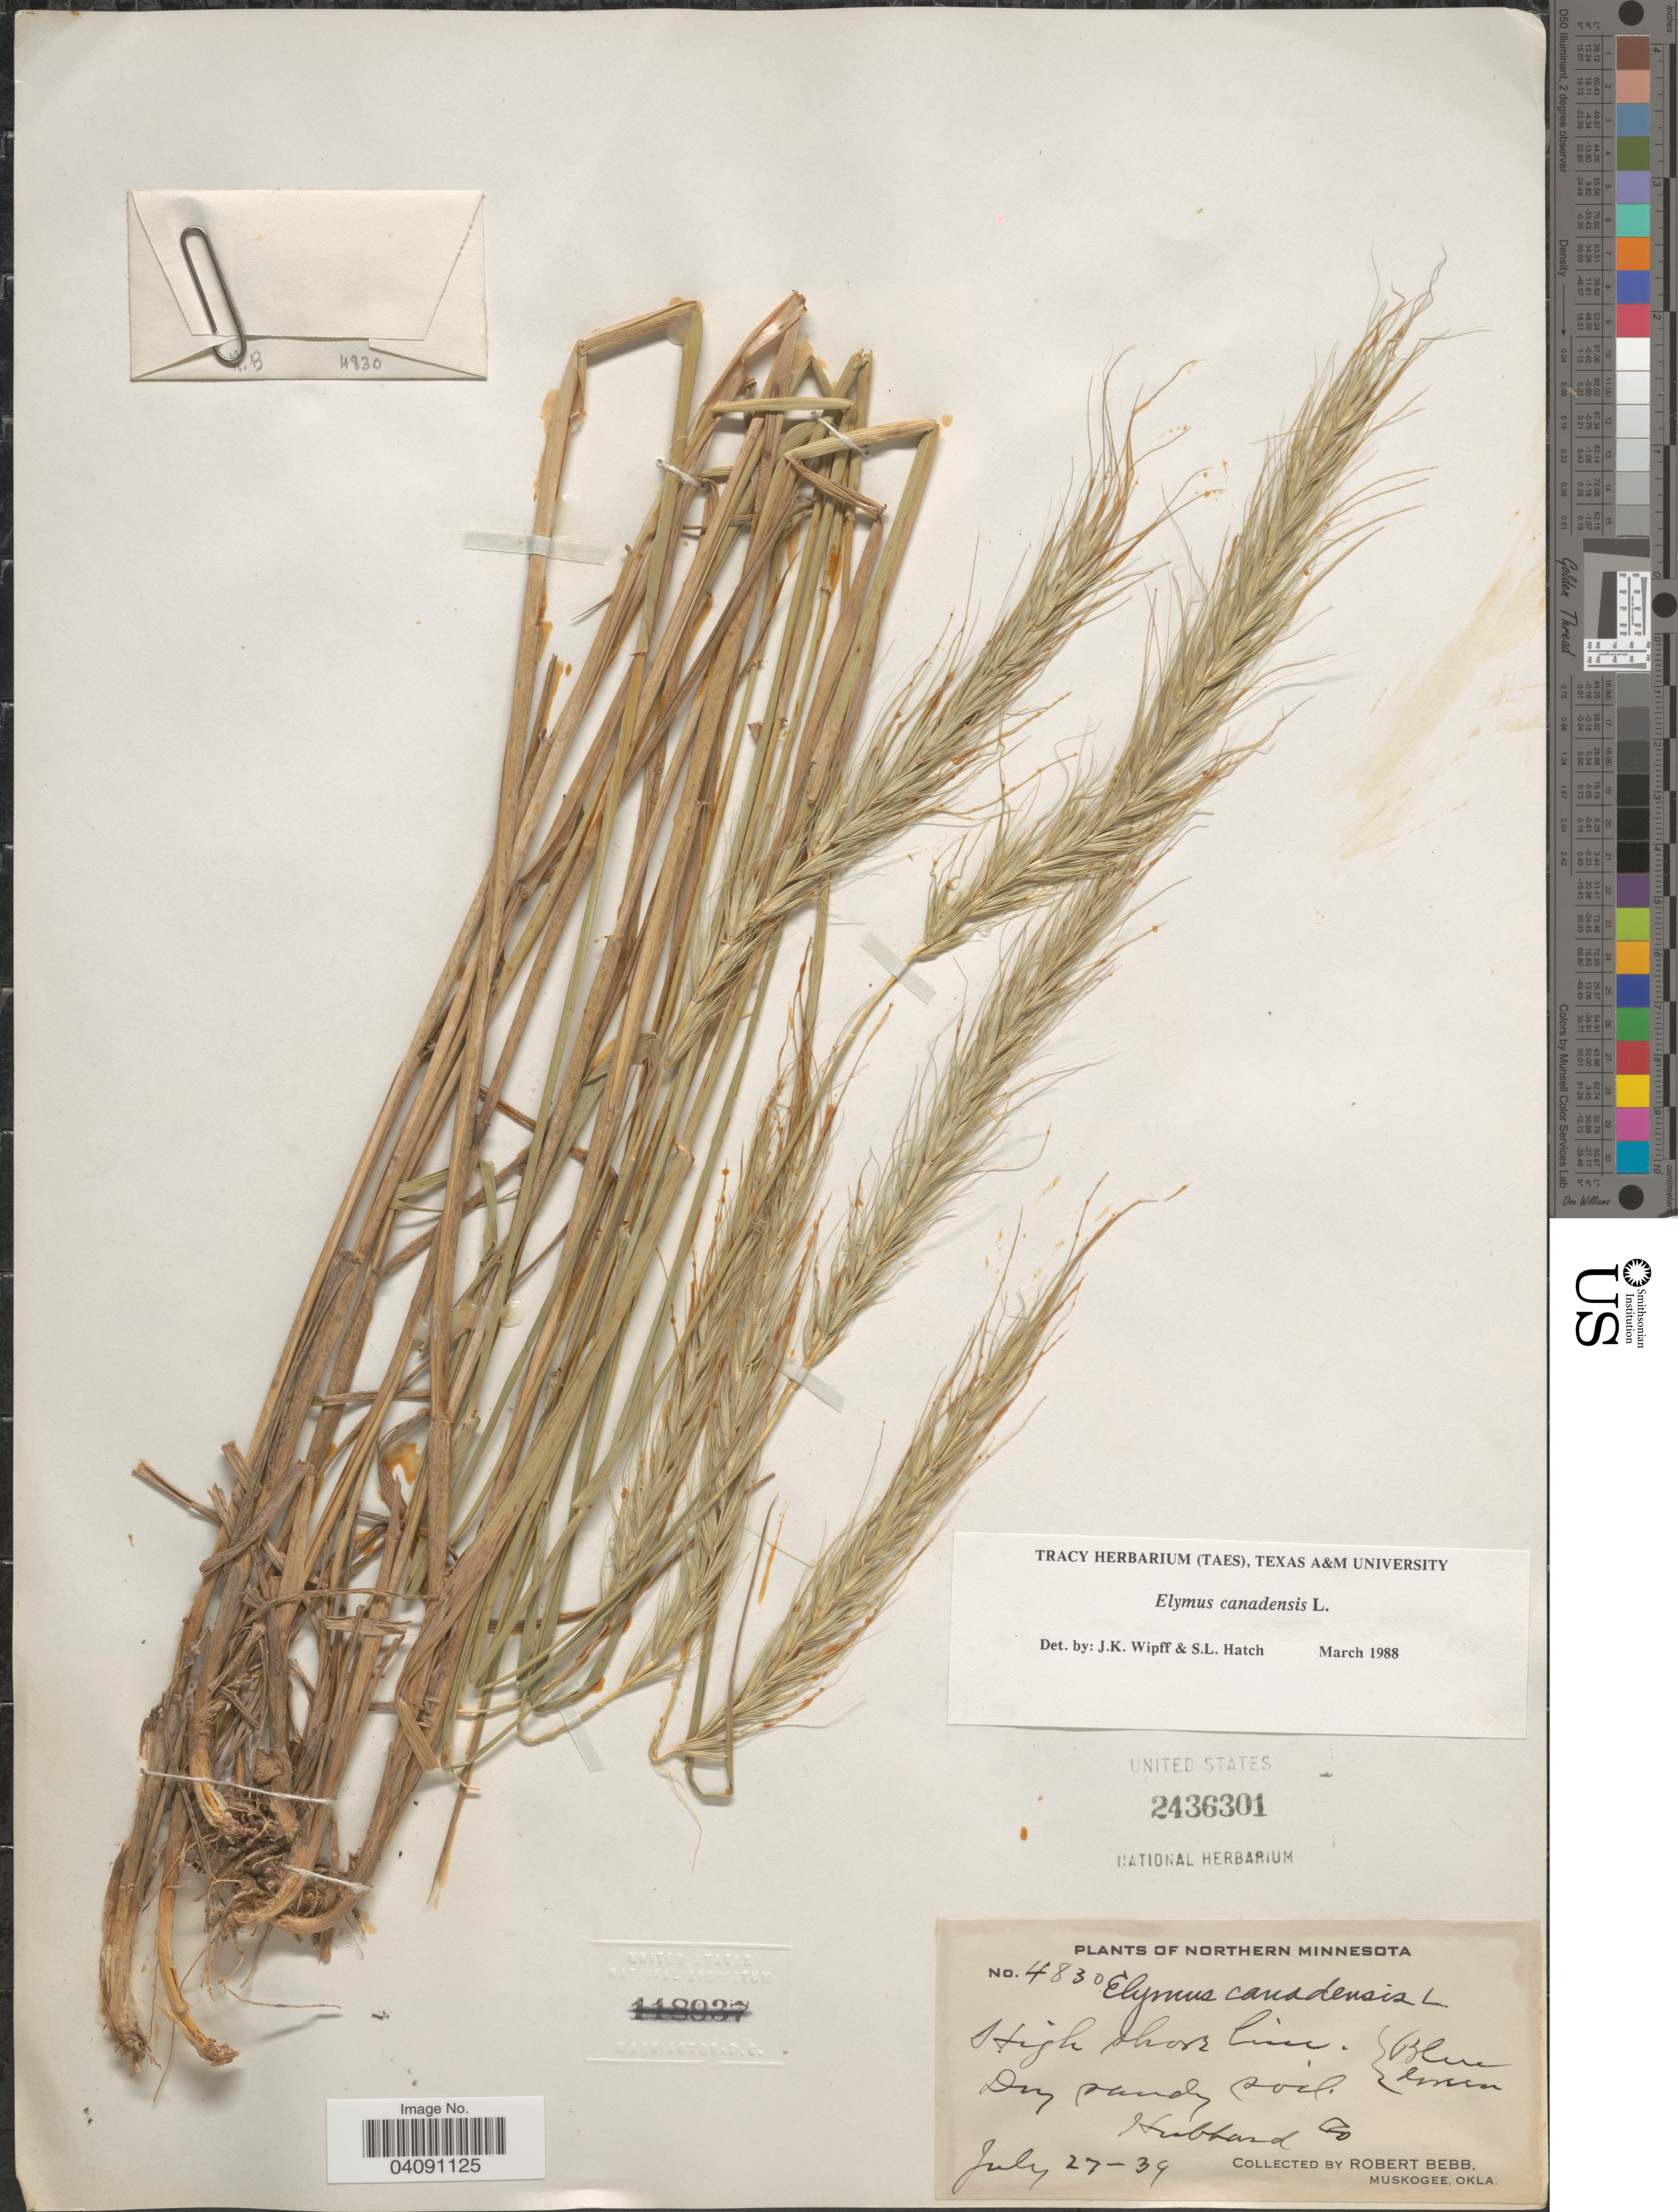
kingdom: Plantae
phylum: Tracheophyta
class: Liliopsida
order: Poales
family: Poaceae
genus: Elymus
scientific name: Elymus canadensis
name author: L.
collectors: R. Bebb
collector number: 4830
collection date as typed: Transcribed d/m/y: 27/7/39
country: United States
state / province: Minnesota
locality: Northern Minnesota. High shoreline. Dry sandy soil. Hubbard Co.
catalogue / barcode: US 2436301